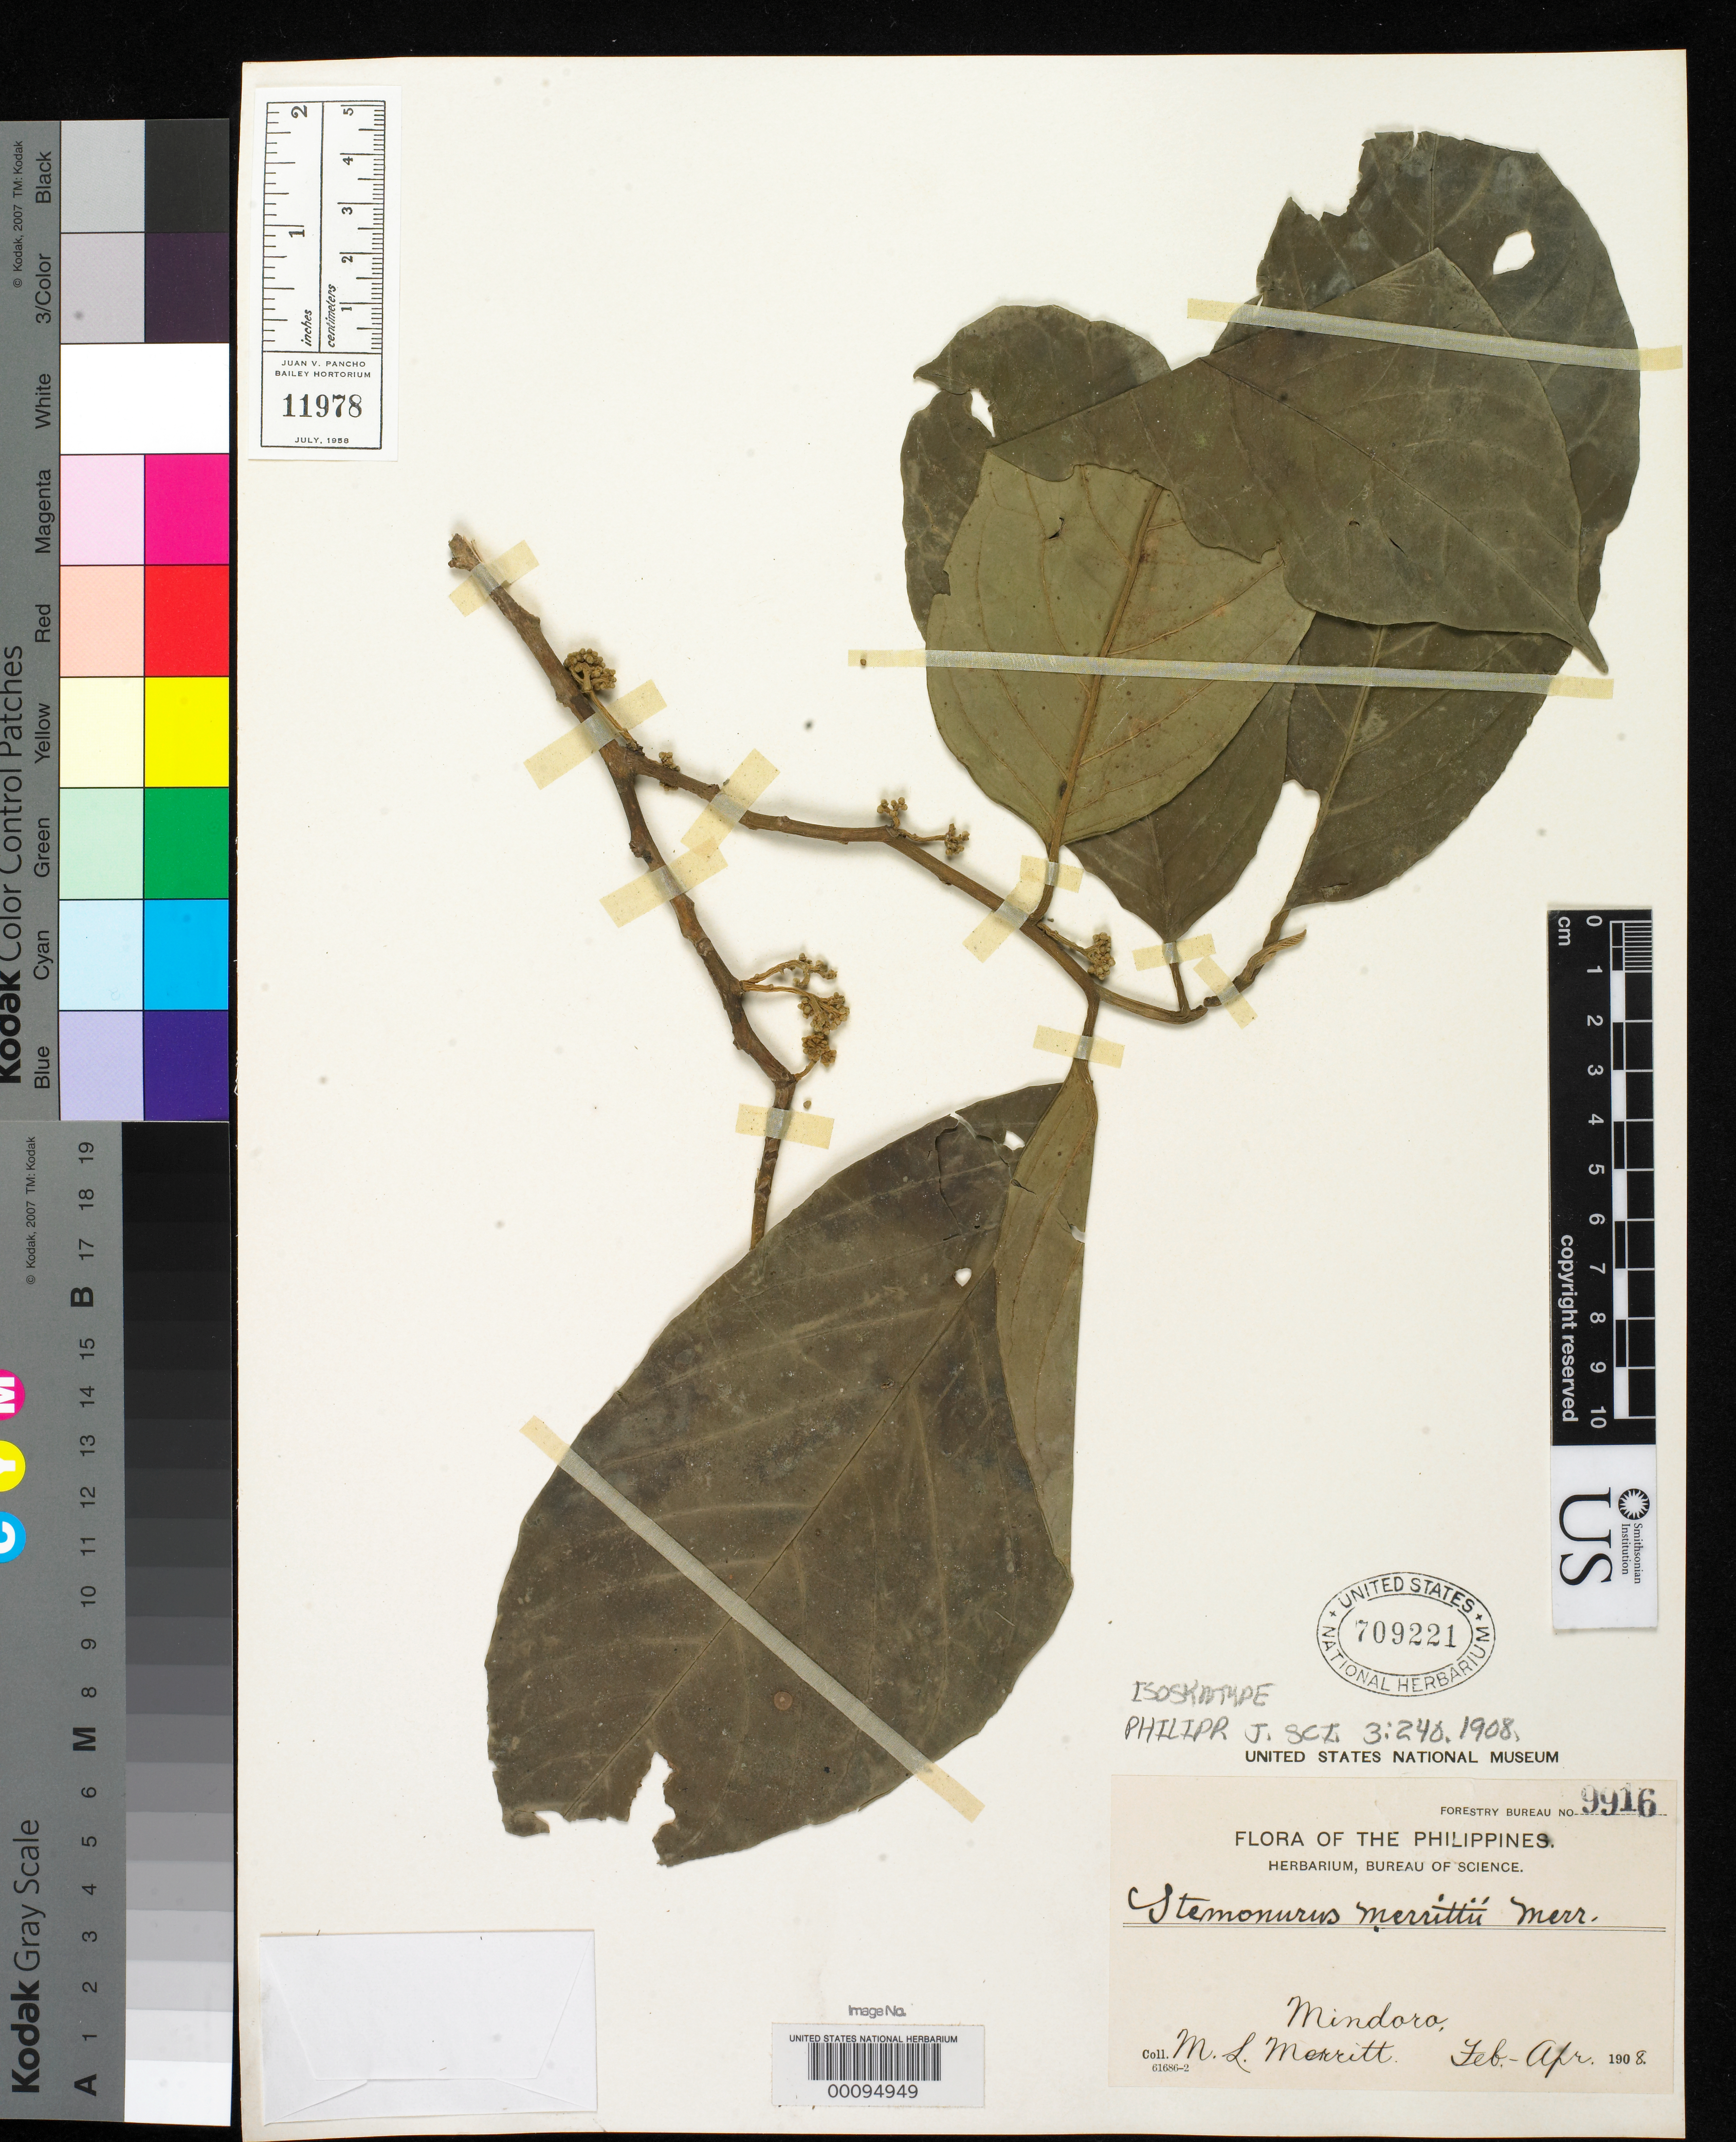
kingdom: Plantae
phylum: Tracheophyta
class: Magnoliopsida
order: Cardiopteridales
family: Stemonuraceae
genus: Stemonurus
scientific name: Stemonurus merrittii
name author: Merr.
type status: Lectotype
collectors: M. L. Merritt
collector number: Bur. Sci. 9916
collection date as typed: Feb 1908 to -- Apr 1908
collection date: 1908-02/1908-04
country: Philippines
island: Mindoro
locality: Mindoro.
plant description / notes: Currently accepted name as cited by Sleumer, Blumea 17: 189 (1969). Effectively lectotypified (first step) by Howard.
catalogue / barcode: US 709221